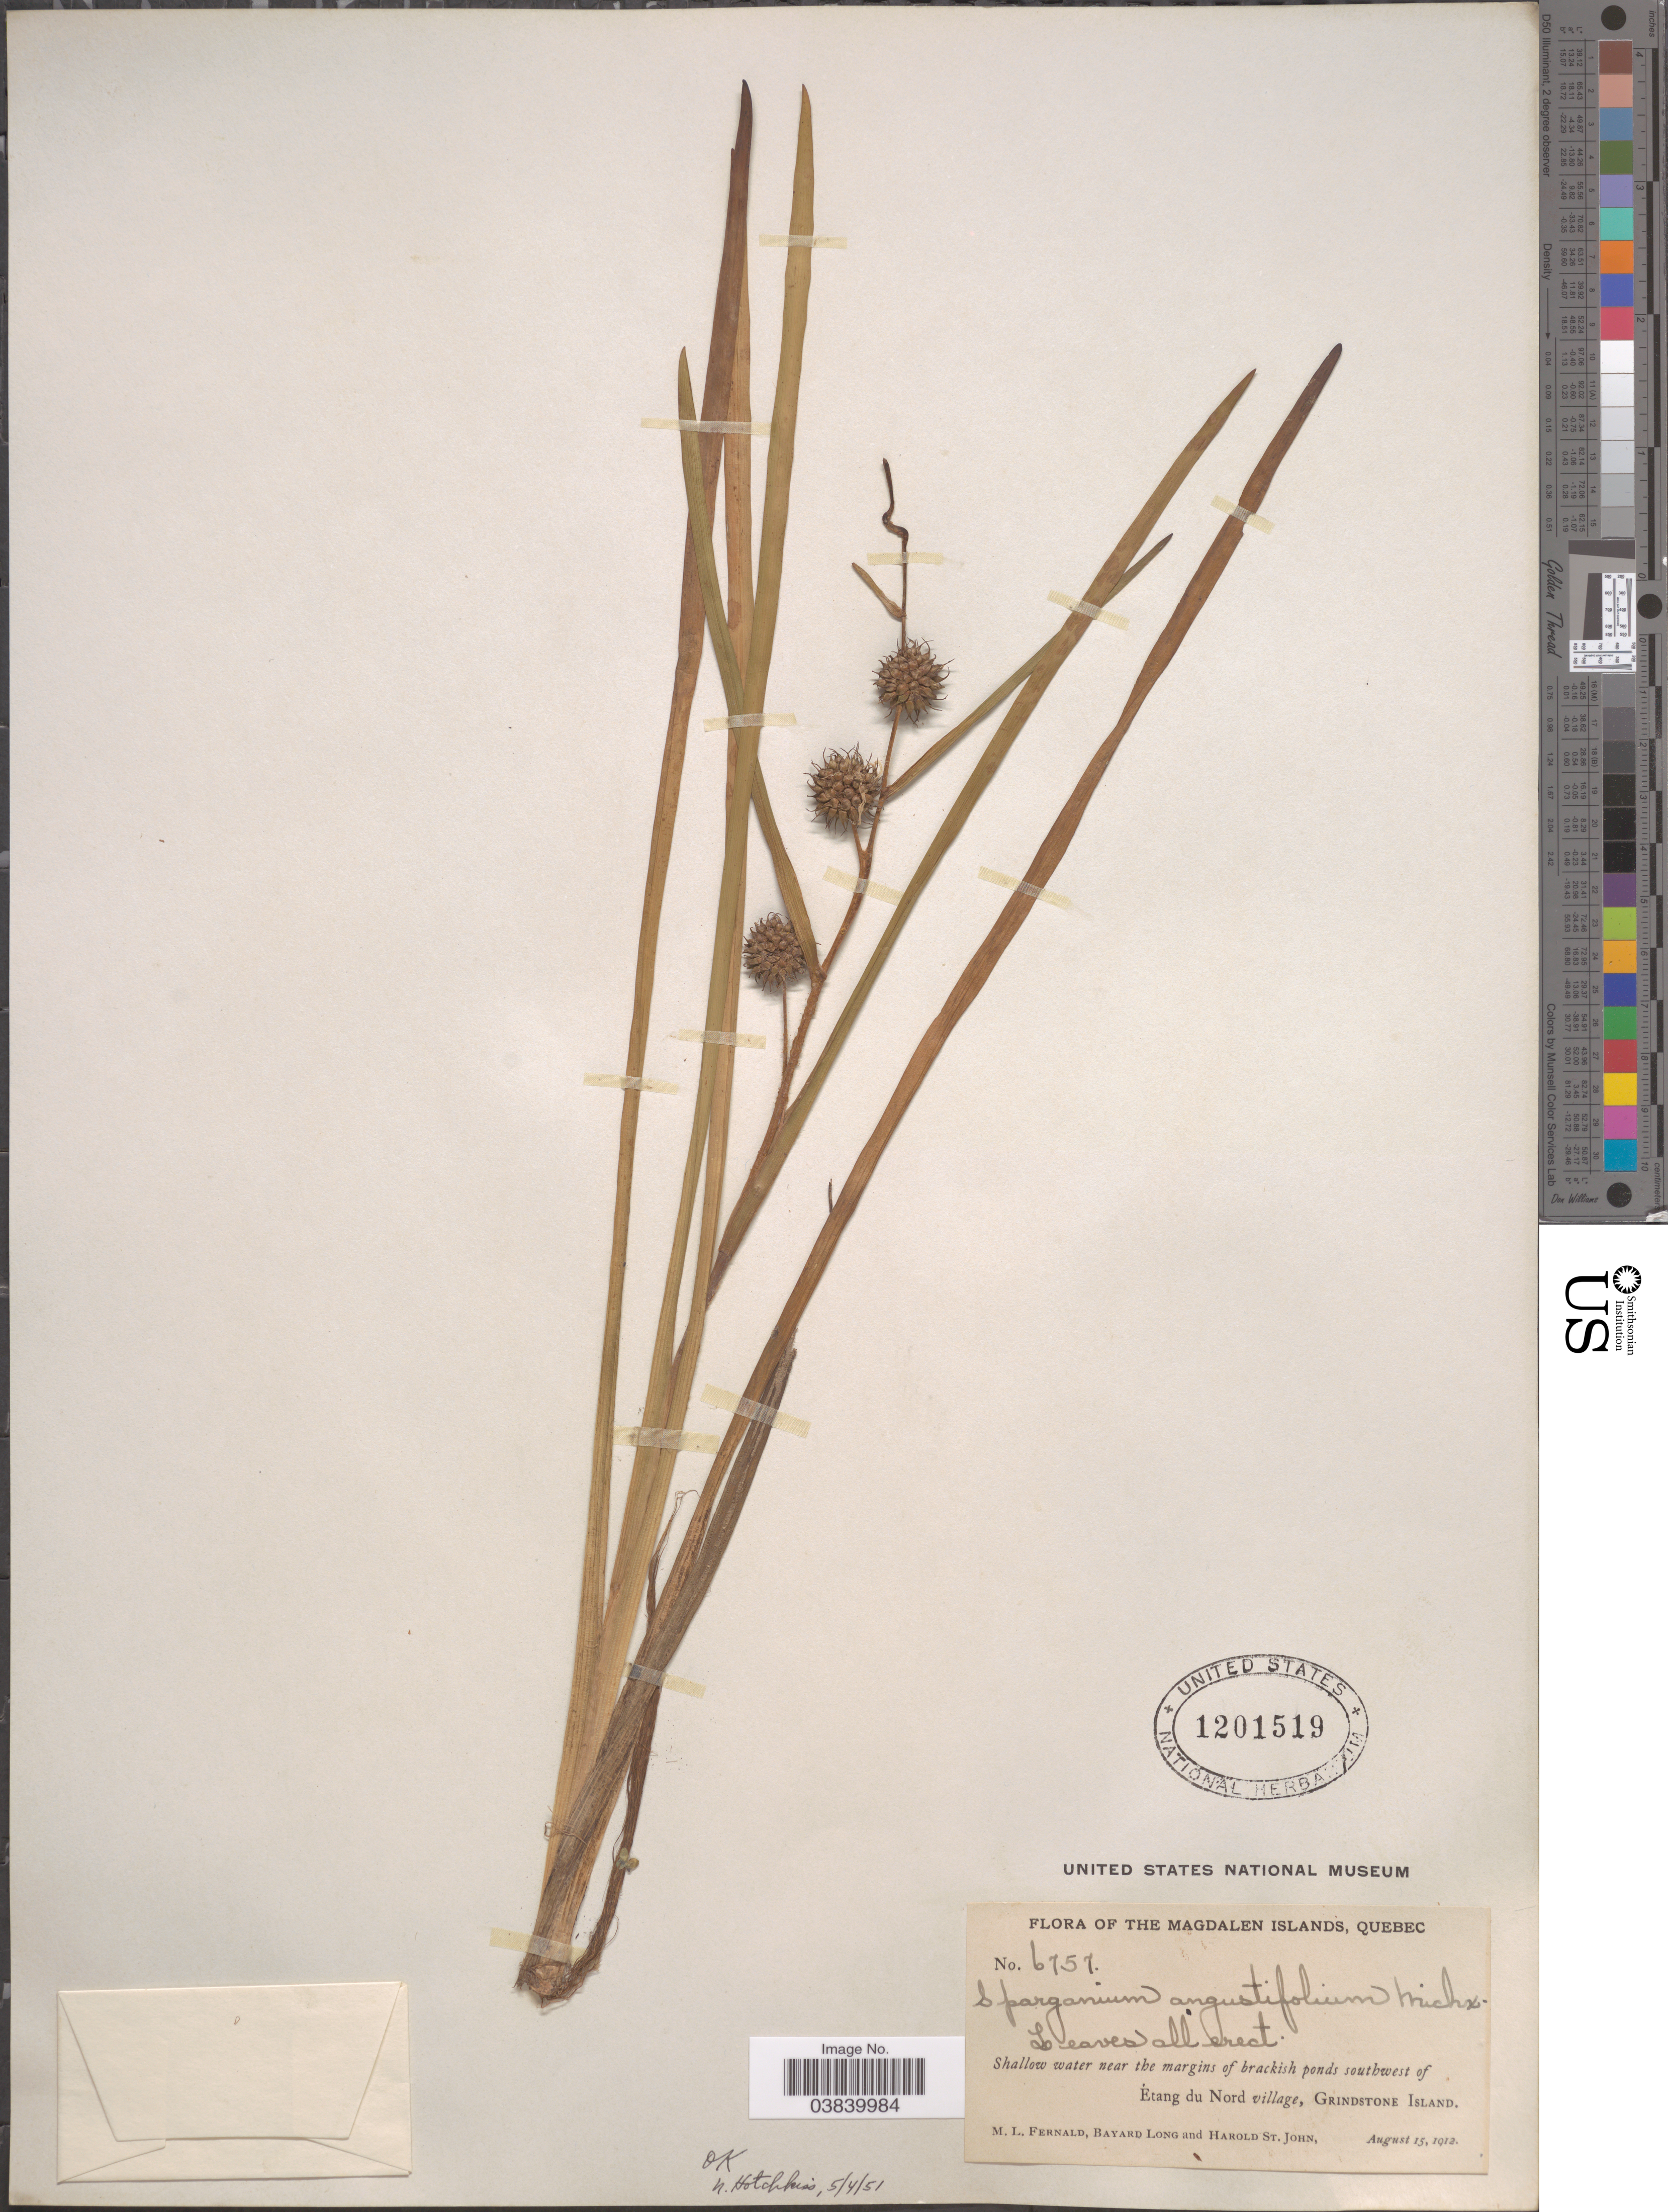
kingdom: Plantae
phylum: Tracheophyta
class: Liliopsida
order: Poales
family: Typhaceae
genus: Sparganium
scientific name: Sparganium angustifolium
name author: Michx.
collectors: M. L. Fernald, B. Long & H. St. John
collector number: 6757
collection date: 1912-08-15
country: Canada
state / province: Quebec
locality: Magdalen Islands, near the margins of brackish ponds southwest of Étang du Nord village, Grindstone Island.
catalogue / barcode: US 1201519